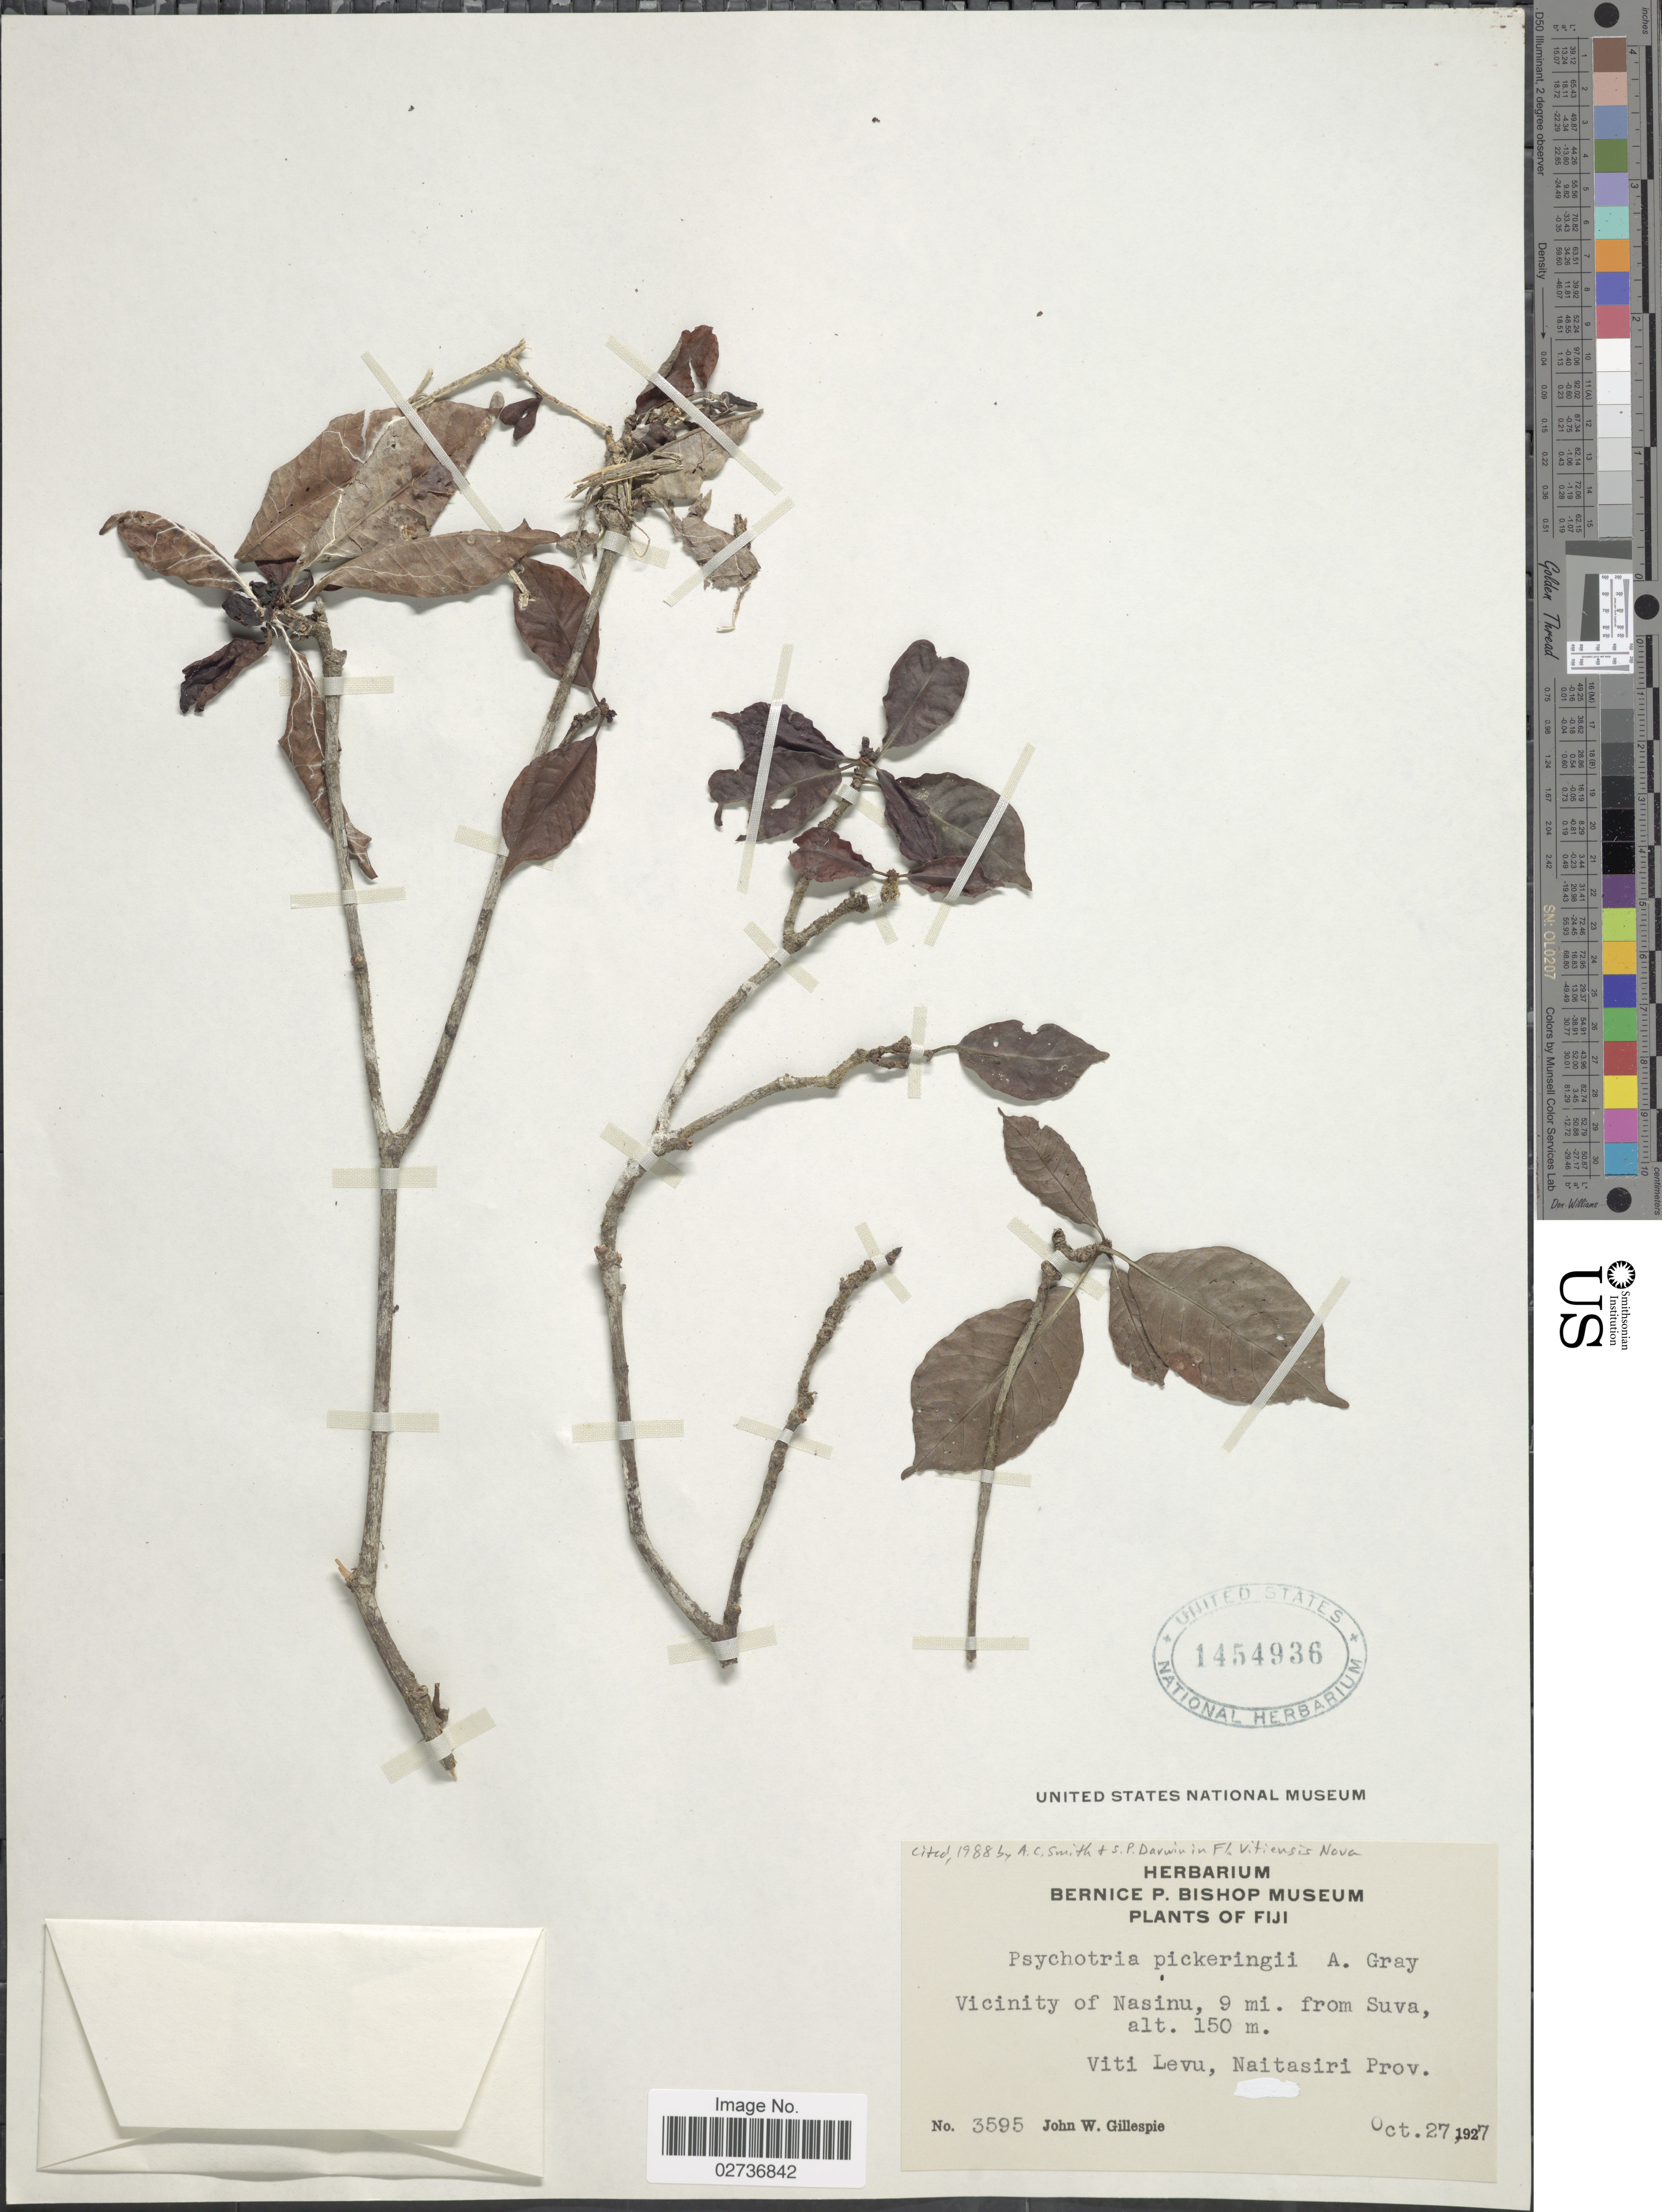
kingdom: Plantae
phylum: Tracheophyta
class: Magnoliopsida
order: Gentianales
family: Rubiaceae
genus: Psychotria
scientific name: Psychotria pickeringii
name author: A. Gray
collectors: J. W. Gillespie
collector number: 3595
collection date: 1927-10-27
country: Fiji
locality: Vicinity of Nasinu, 9 mi. from Suva, Viti Levu, Naitasiri Prov.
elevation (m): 150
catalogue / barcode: US 1454936